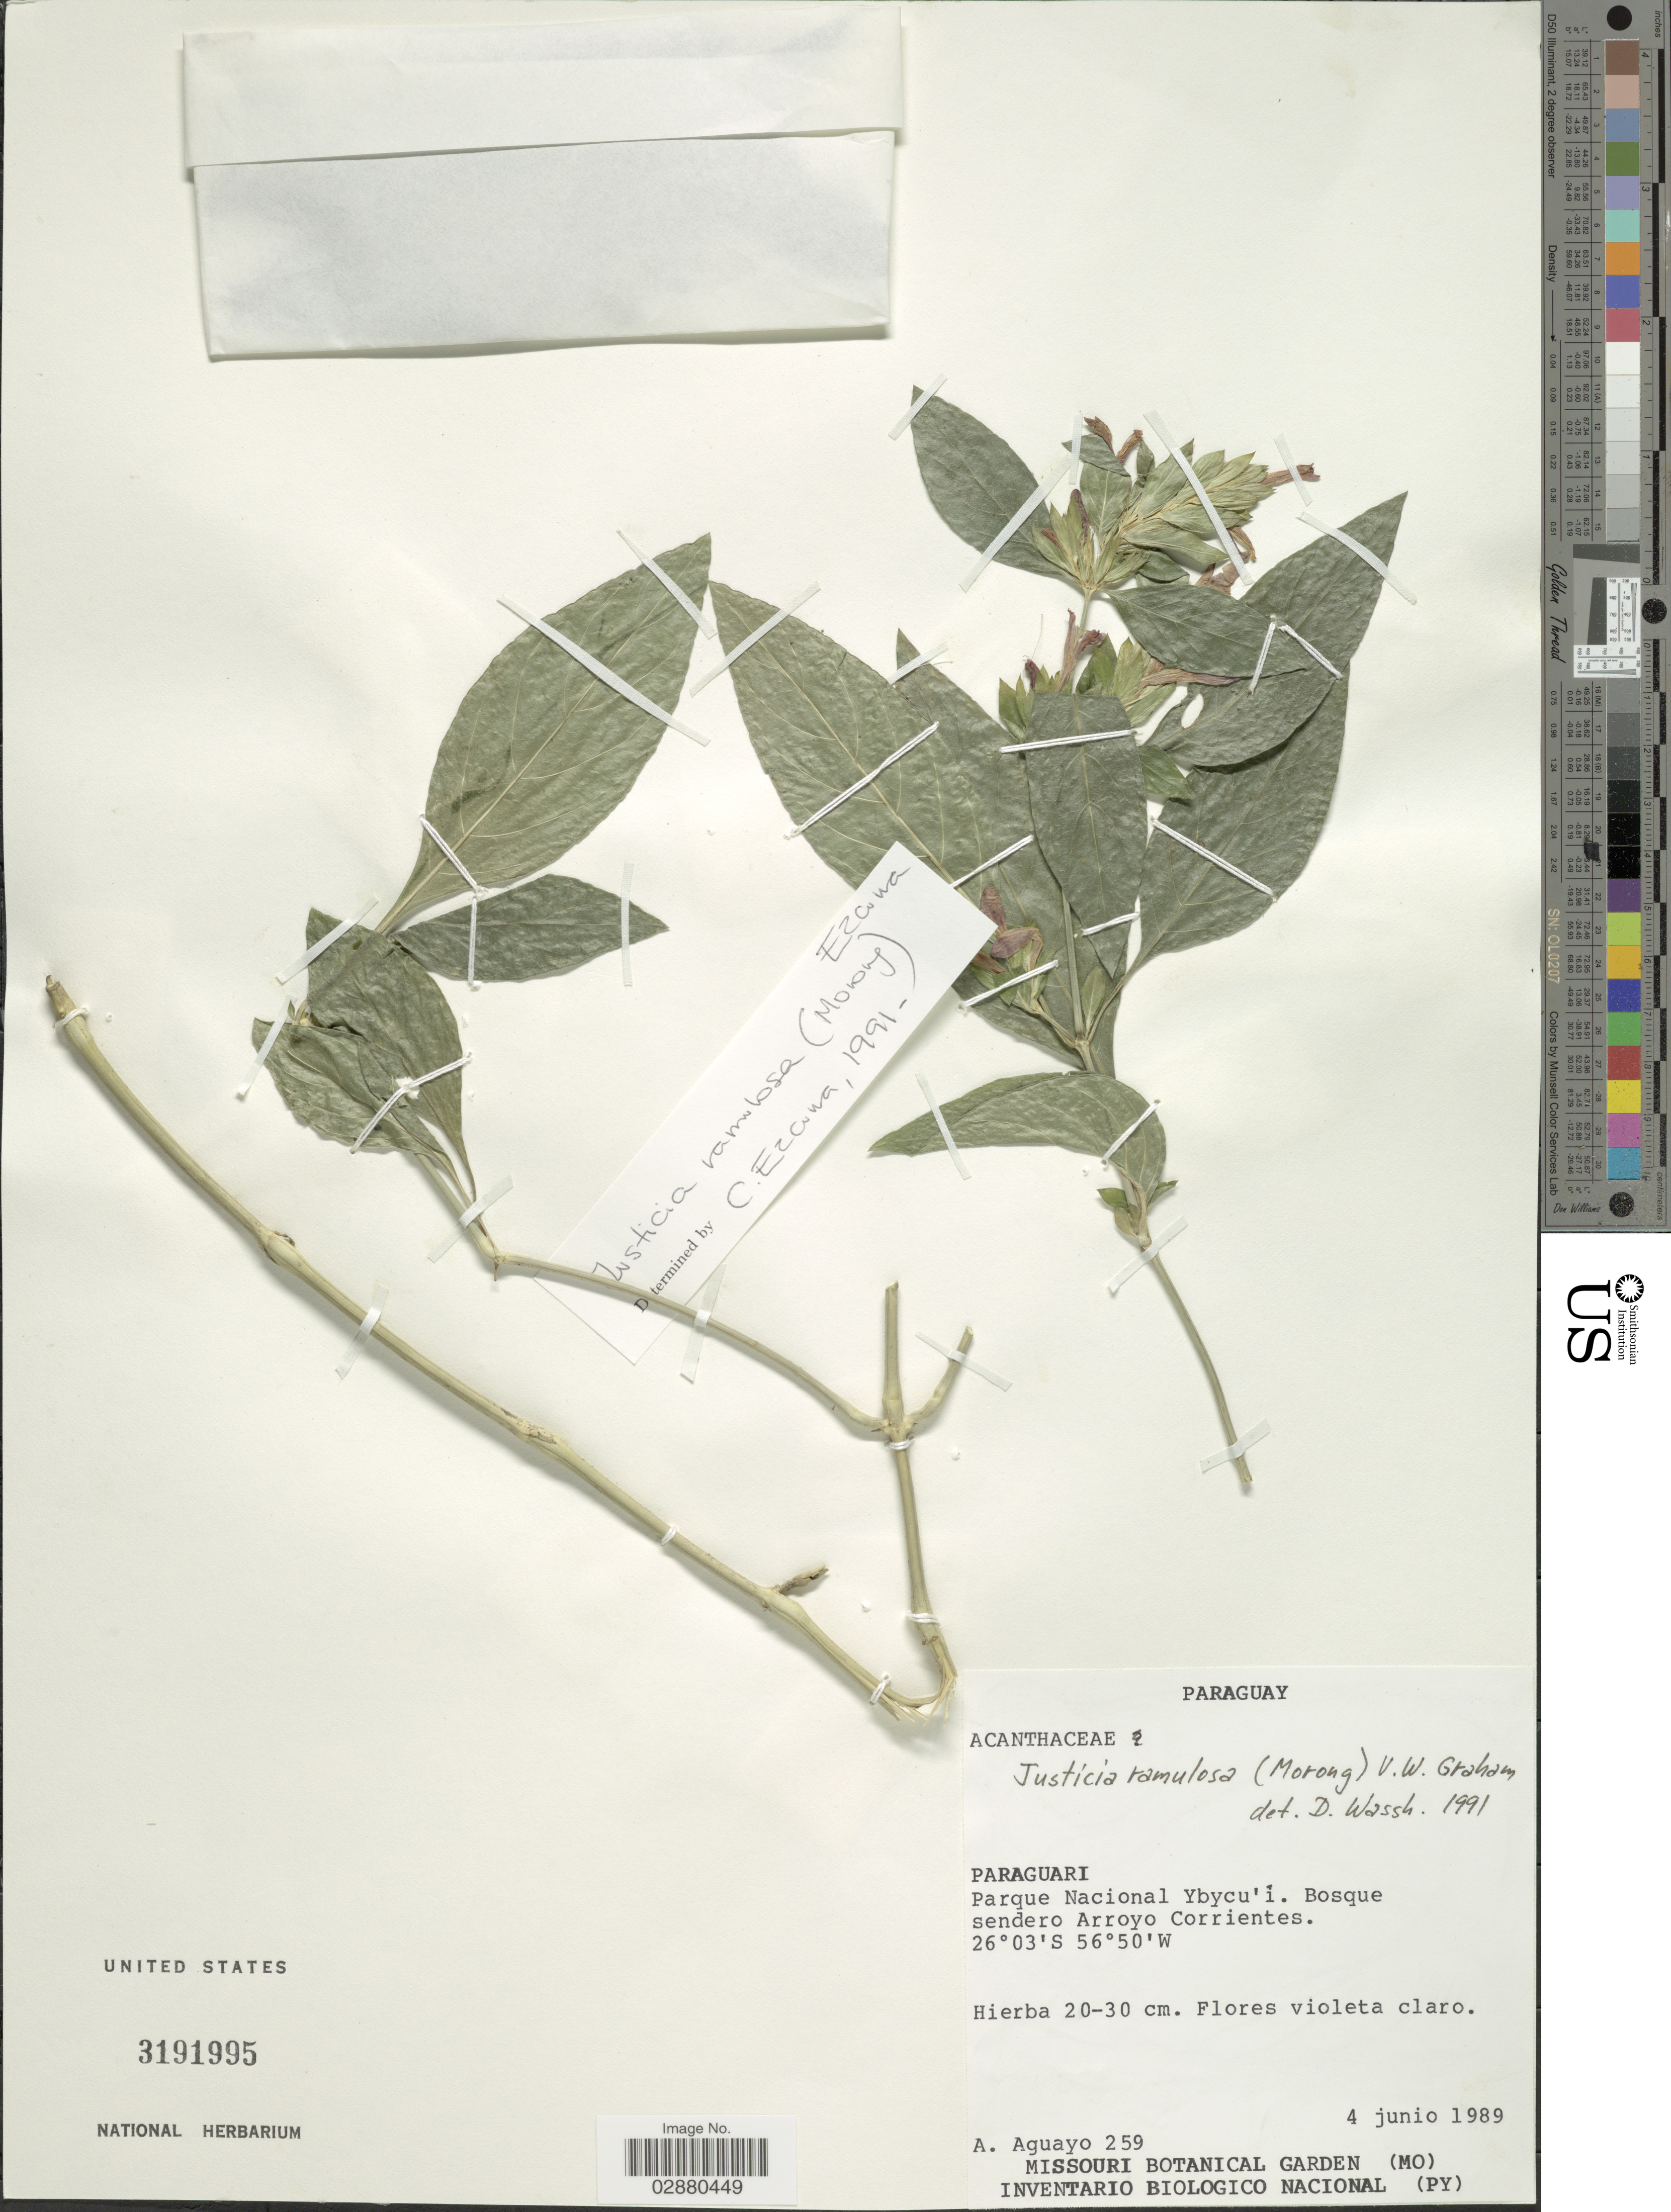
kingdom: Plantae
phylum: Tracheophyta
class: Magnoliopsida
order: Lamiales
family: Acanthaceae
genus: Justicia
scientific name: Justicia ramulosa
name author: (Morong) C. Ezcurra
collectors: A. Aguayo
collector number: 259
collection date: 1989-06-04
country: Paraguay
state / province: Paraguari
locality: Parque Nacional Ybycuí. Bosque sendero Arroyo Corrientes.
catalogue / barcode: US 3191995